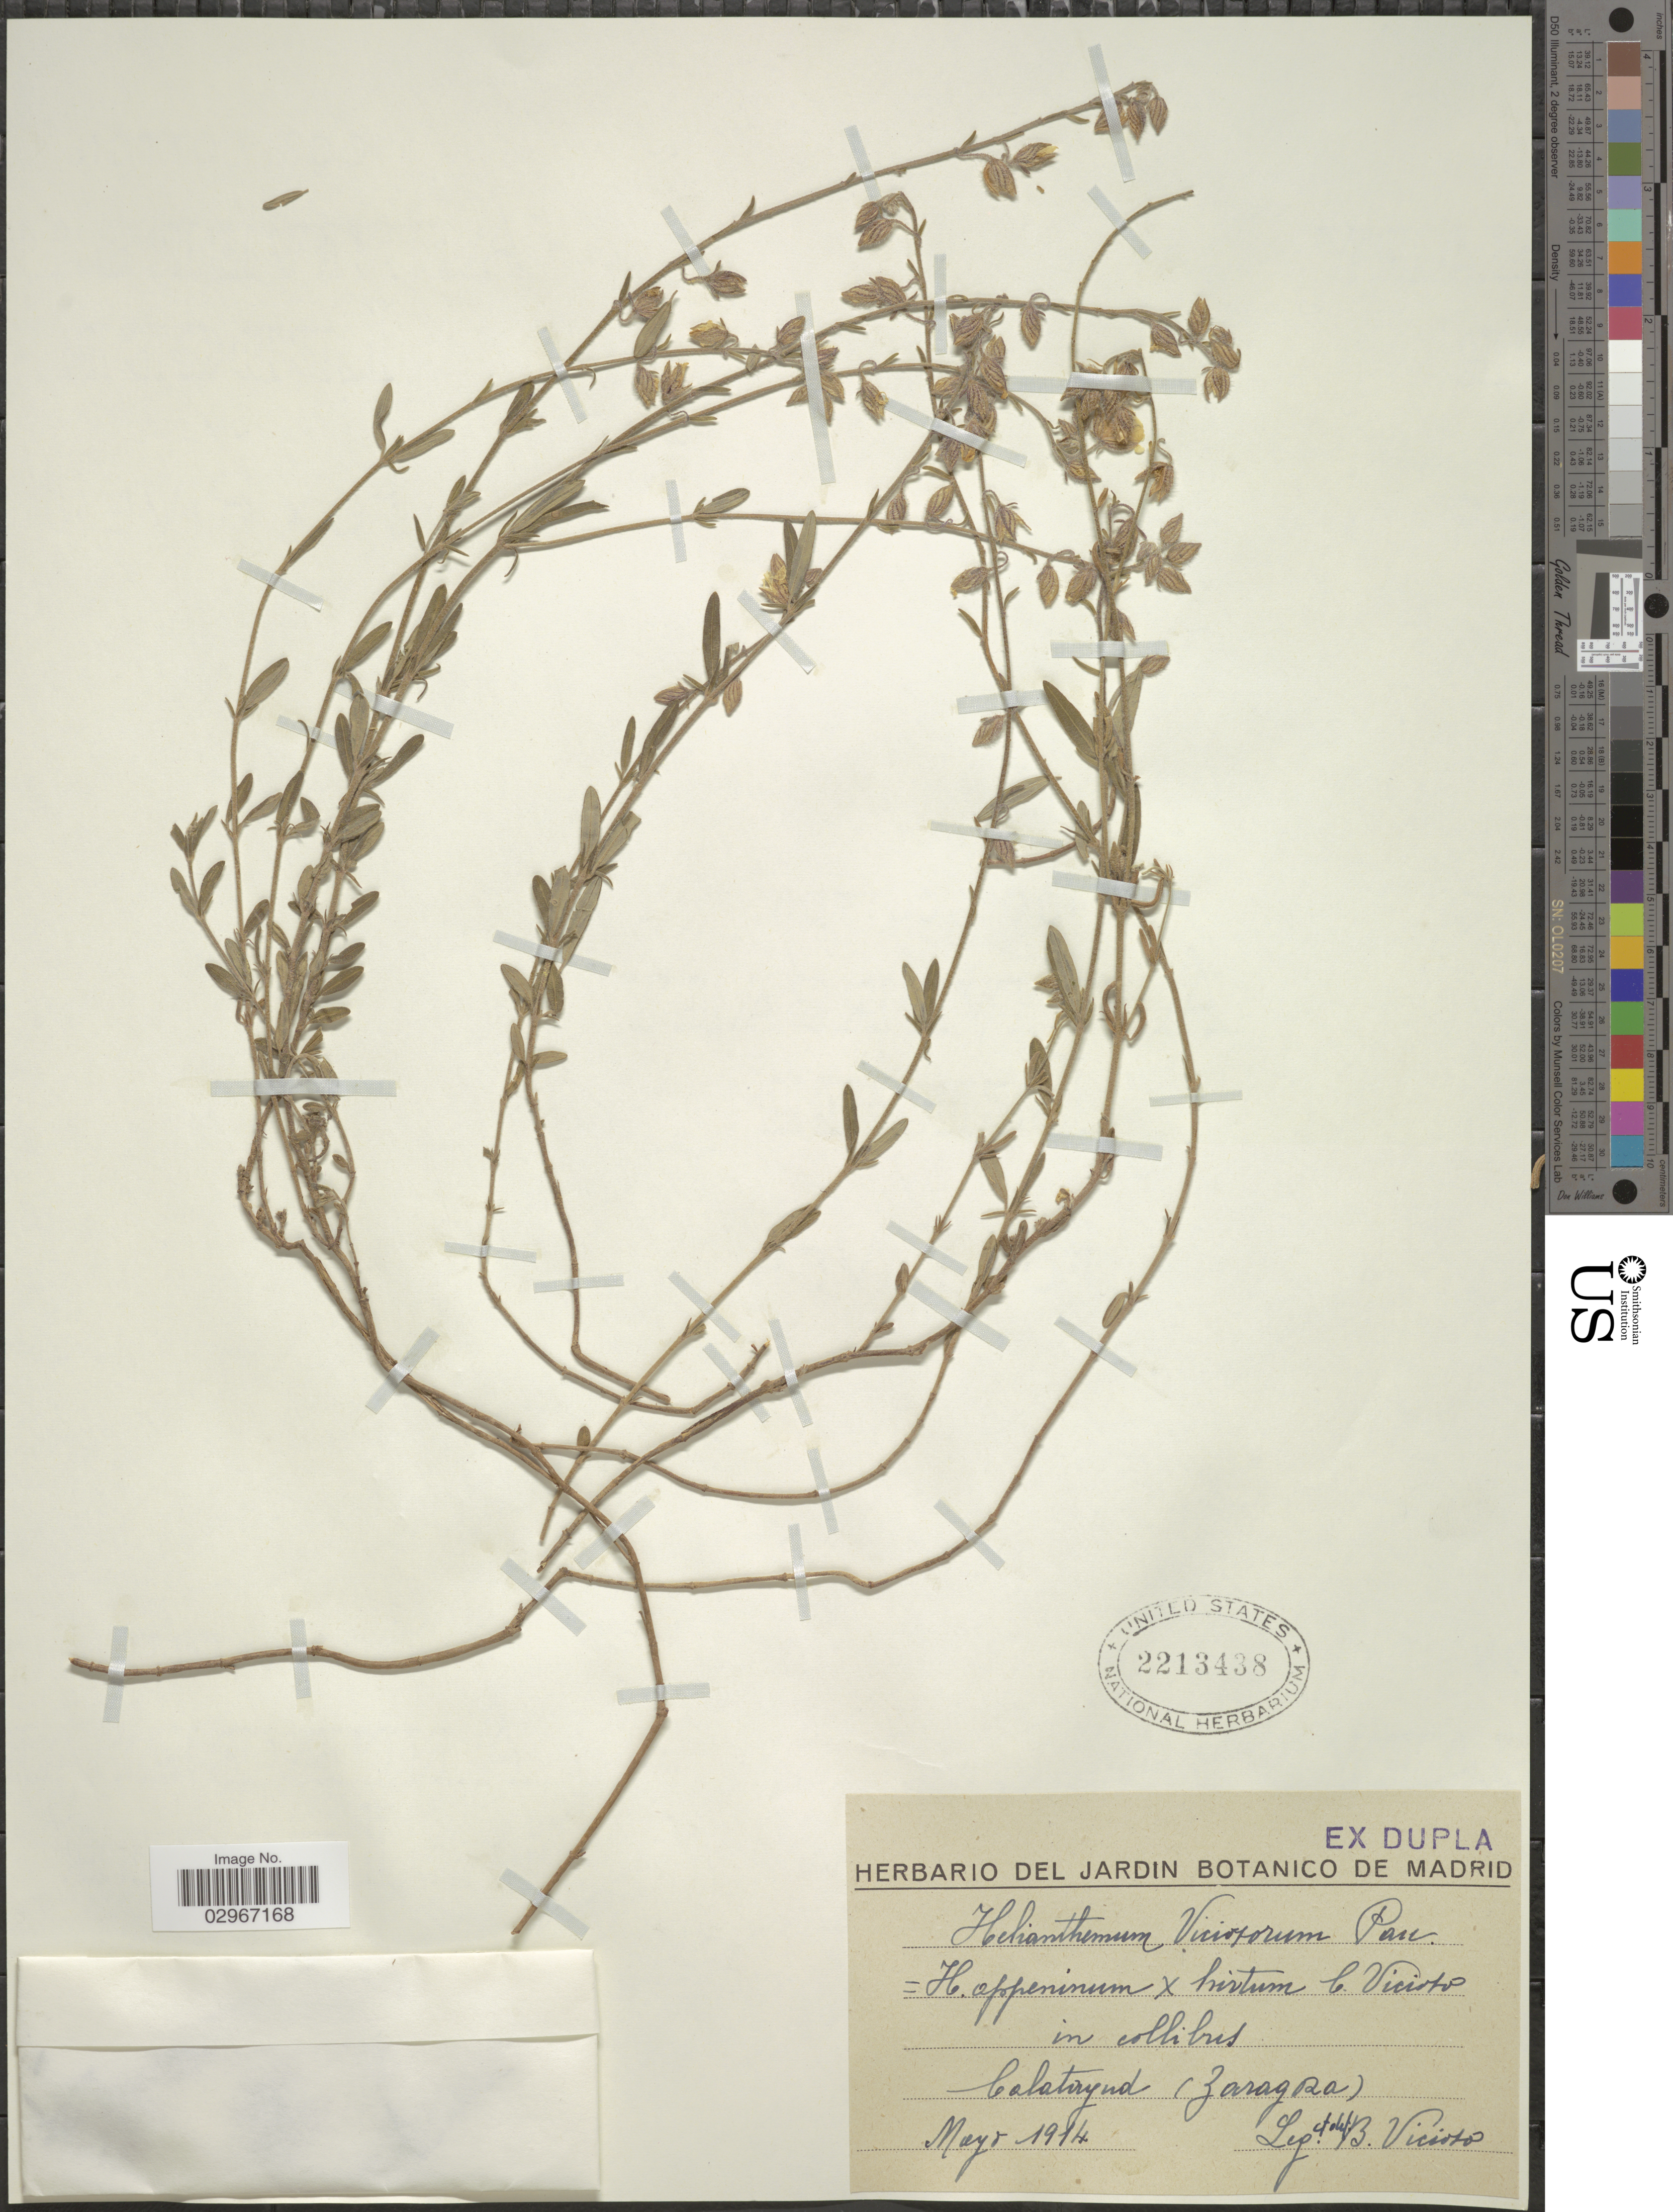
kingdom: Plantae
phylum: Tracheophyta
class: Magnoliopsida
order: Malvales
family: Cistaceae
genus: Helianthemum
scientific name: Helianthemum viciosorum Pau, ined.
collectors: Vicioso, B.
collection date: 1914-05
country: Spain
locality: In collibus. Calatayud (Zaragoza).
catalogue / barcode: US 2213438